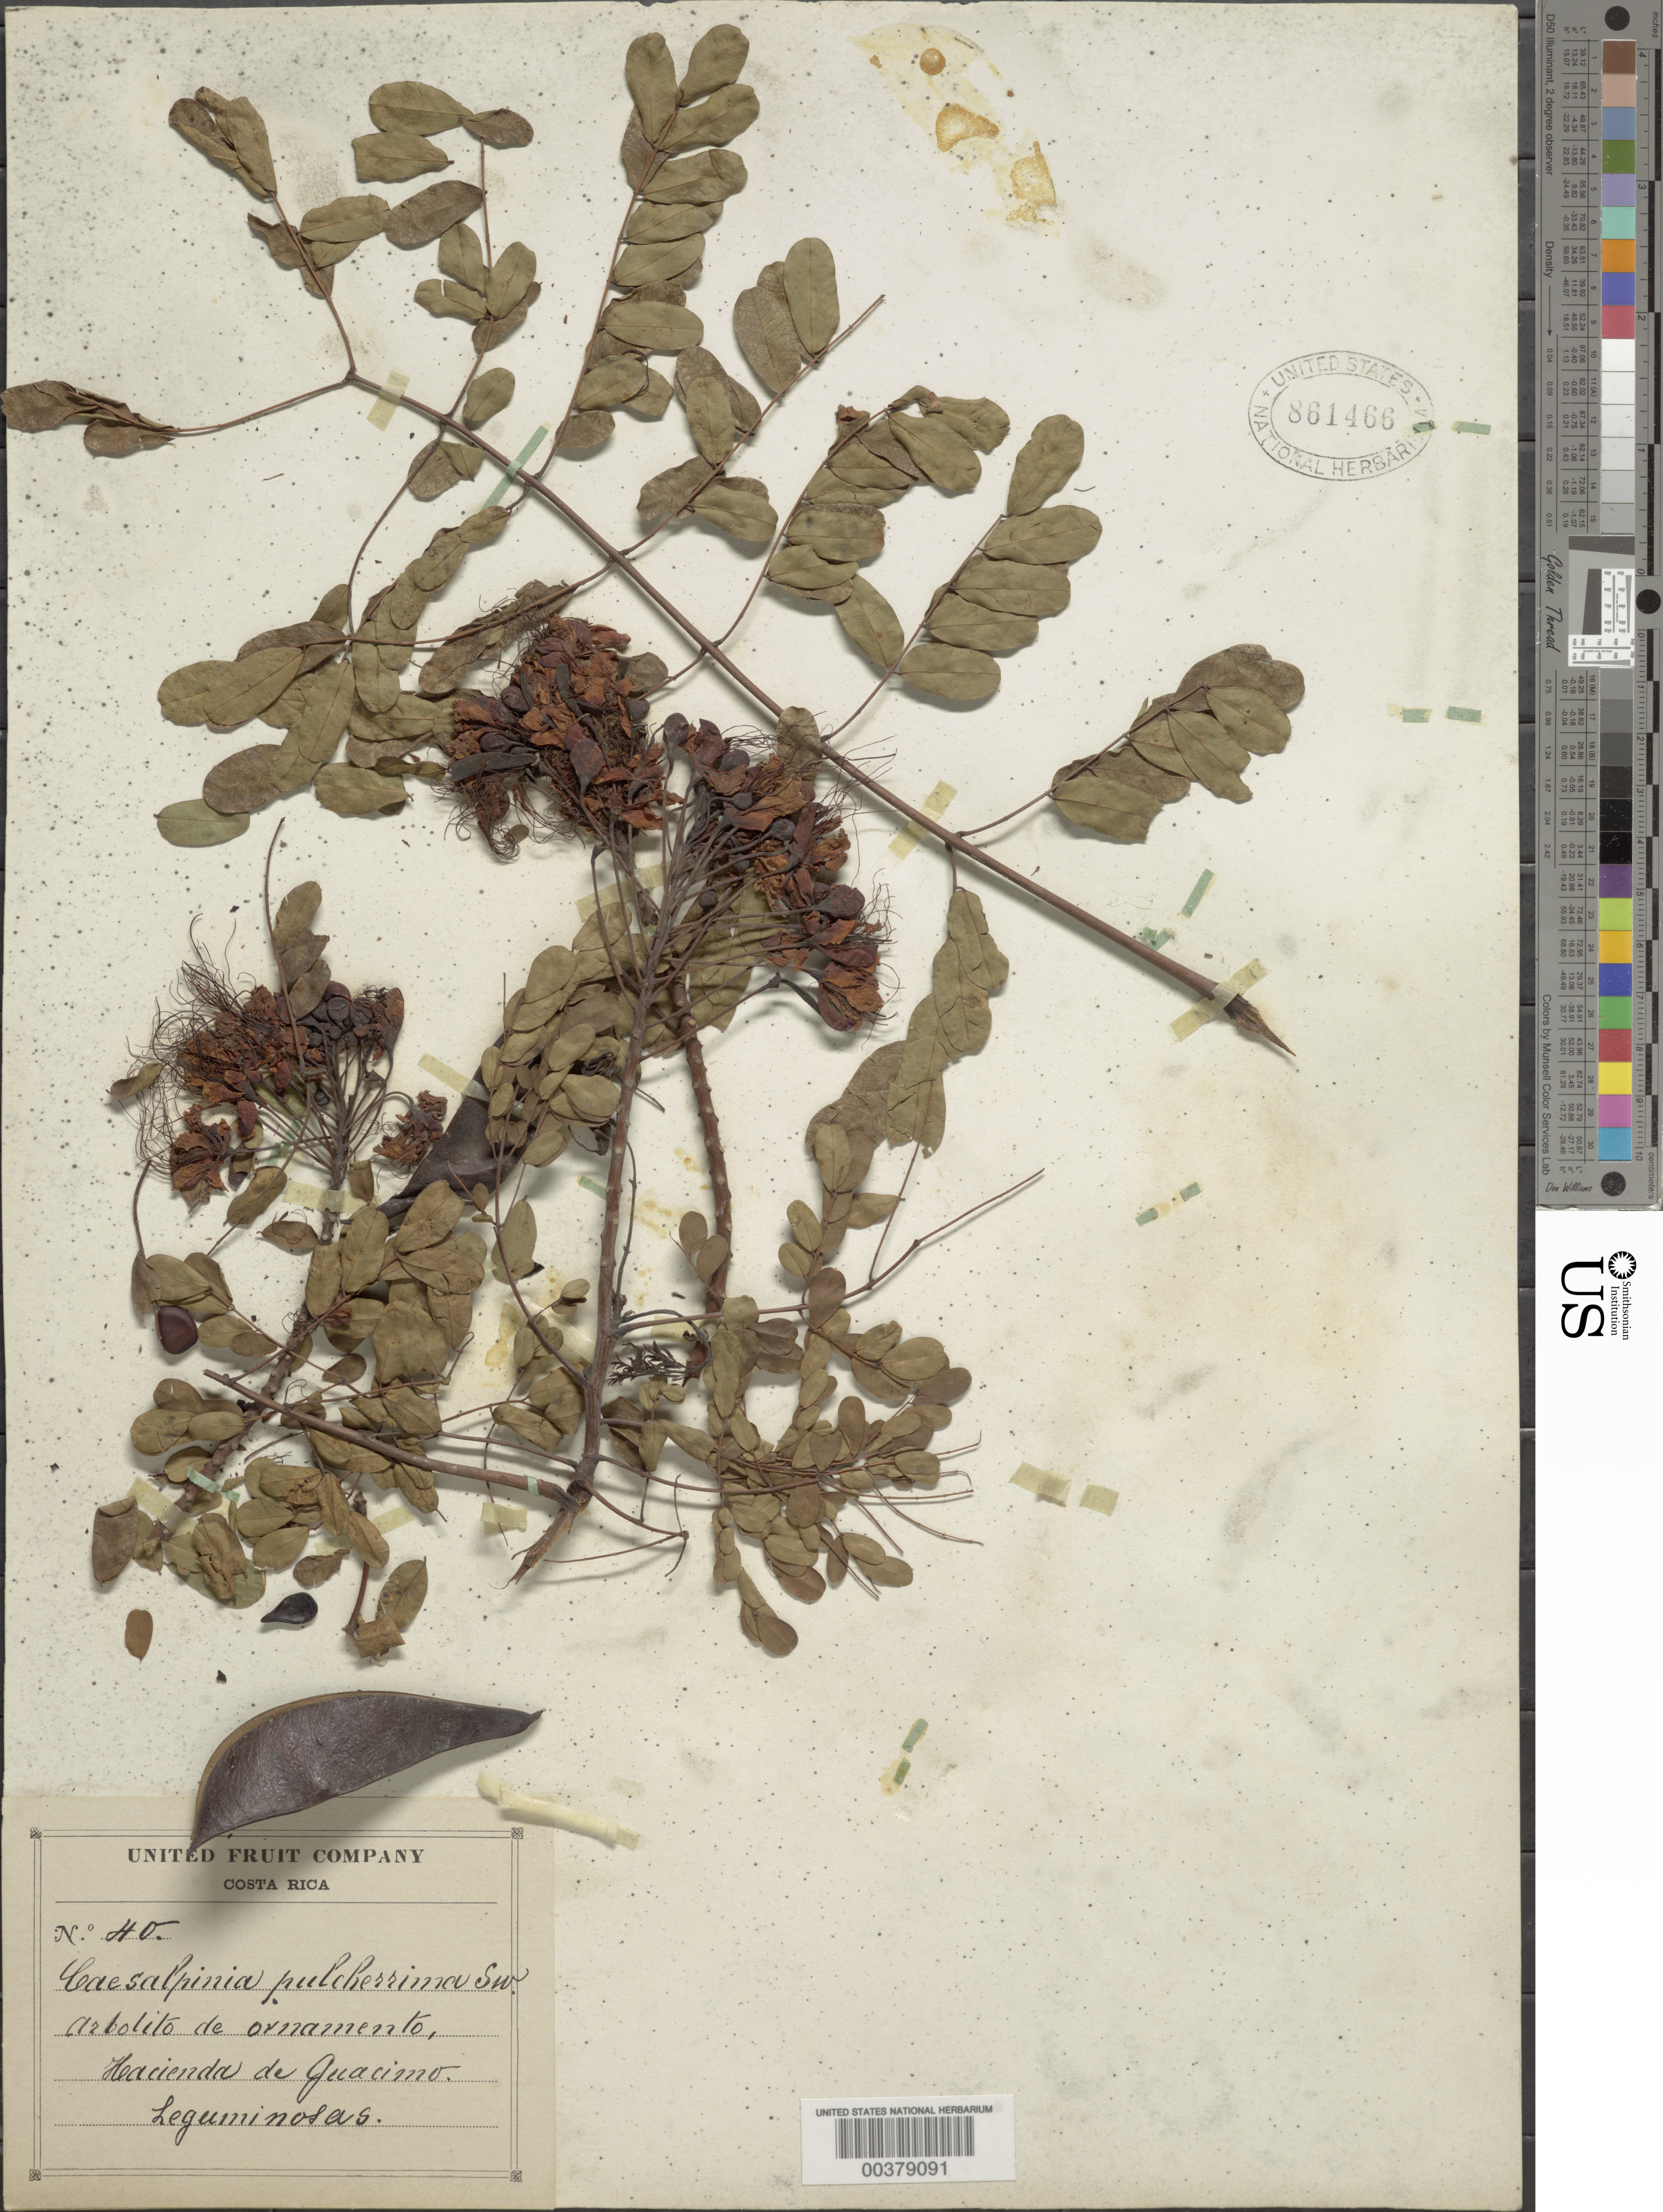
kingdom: Plantae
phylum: Tracheophyta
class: Magnoliopsida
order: Fabales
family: Fabaceae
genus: Caesalpinia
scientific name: Caesalpinia pulcherrima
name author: (L.) Sw.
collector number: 40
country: Costa Rica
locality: Hacienda de Guacima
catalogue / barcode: US 861466